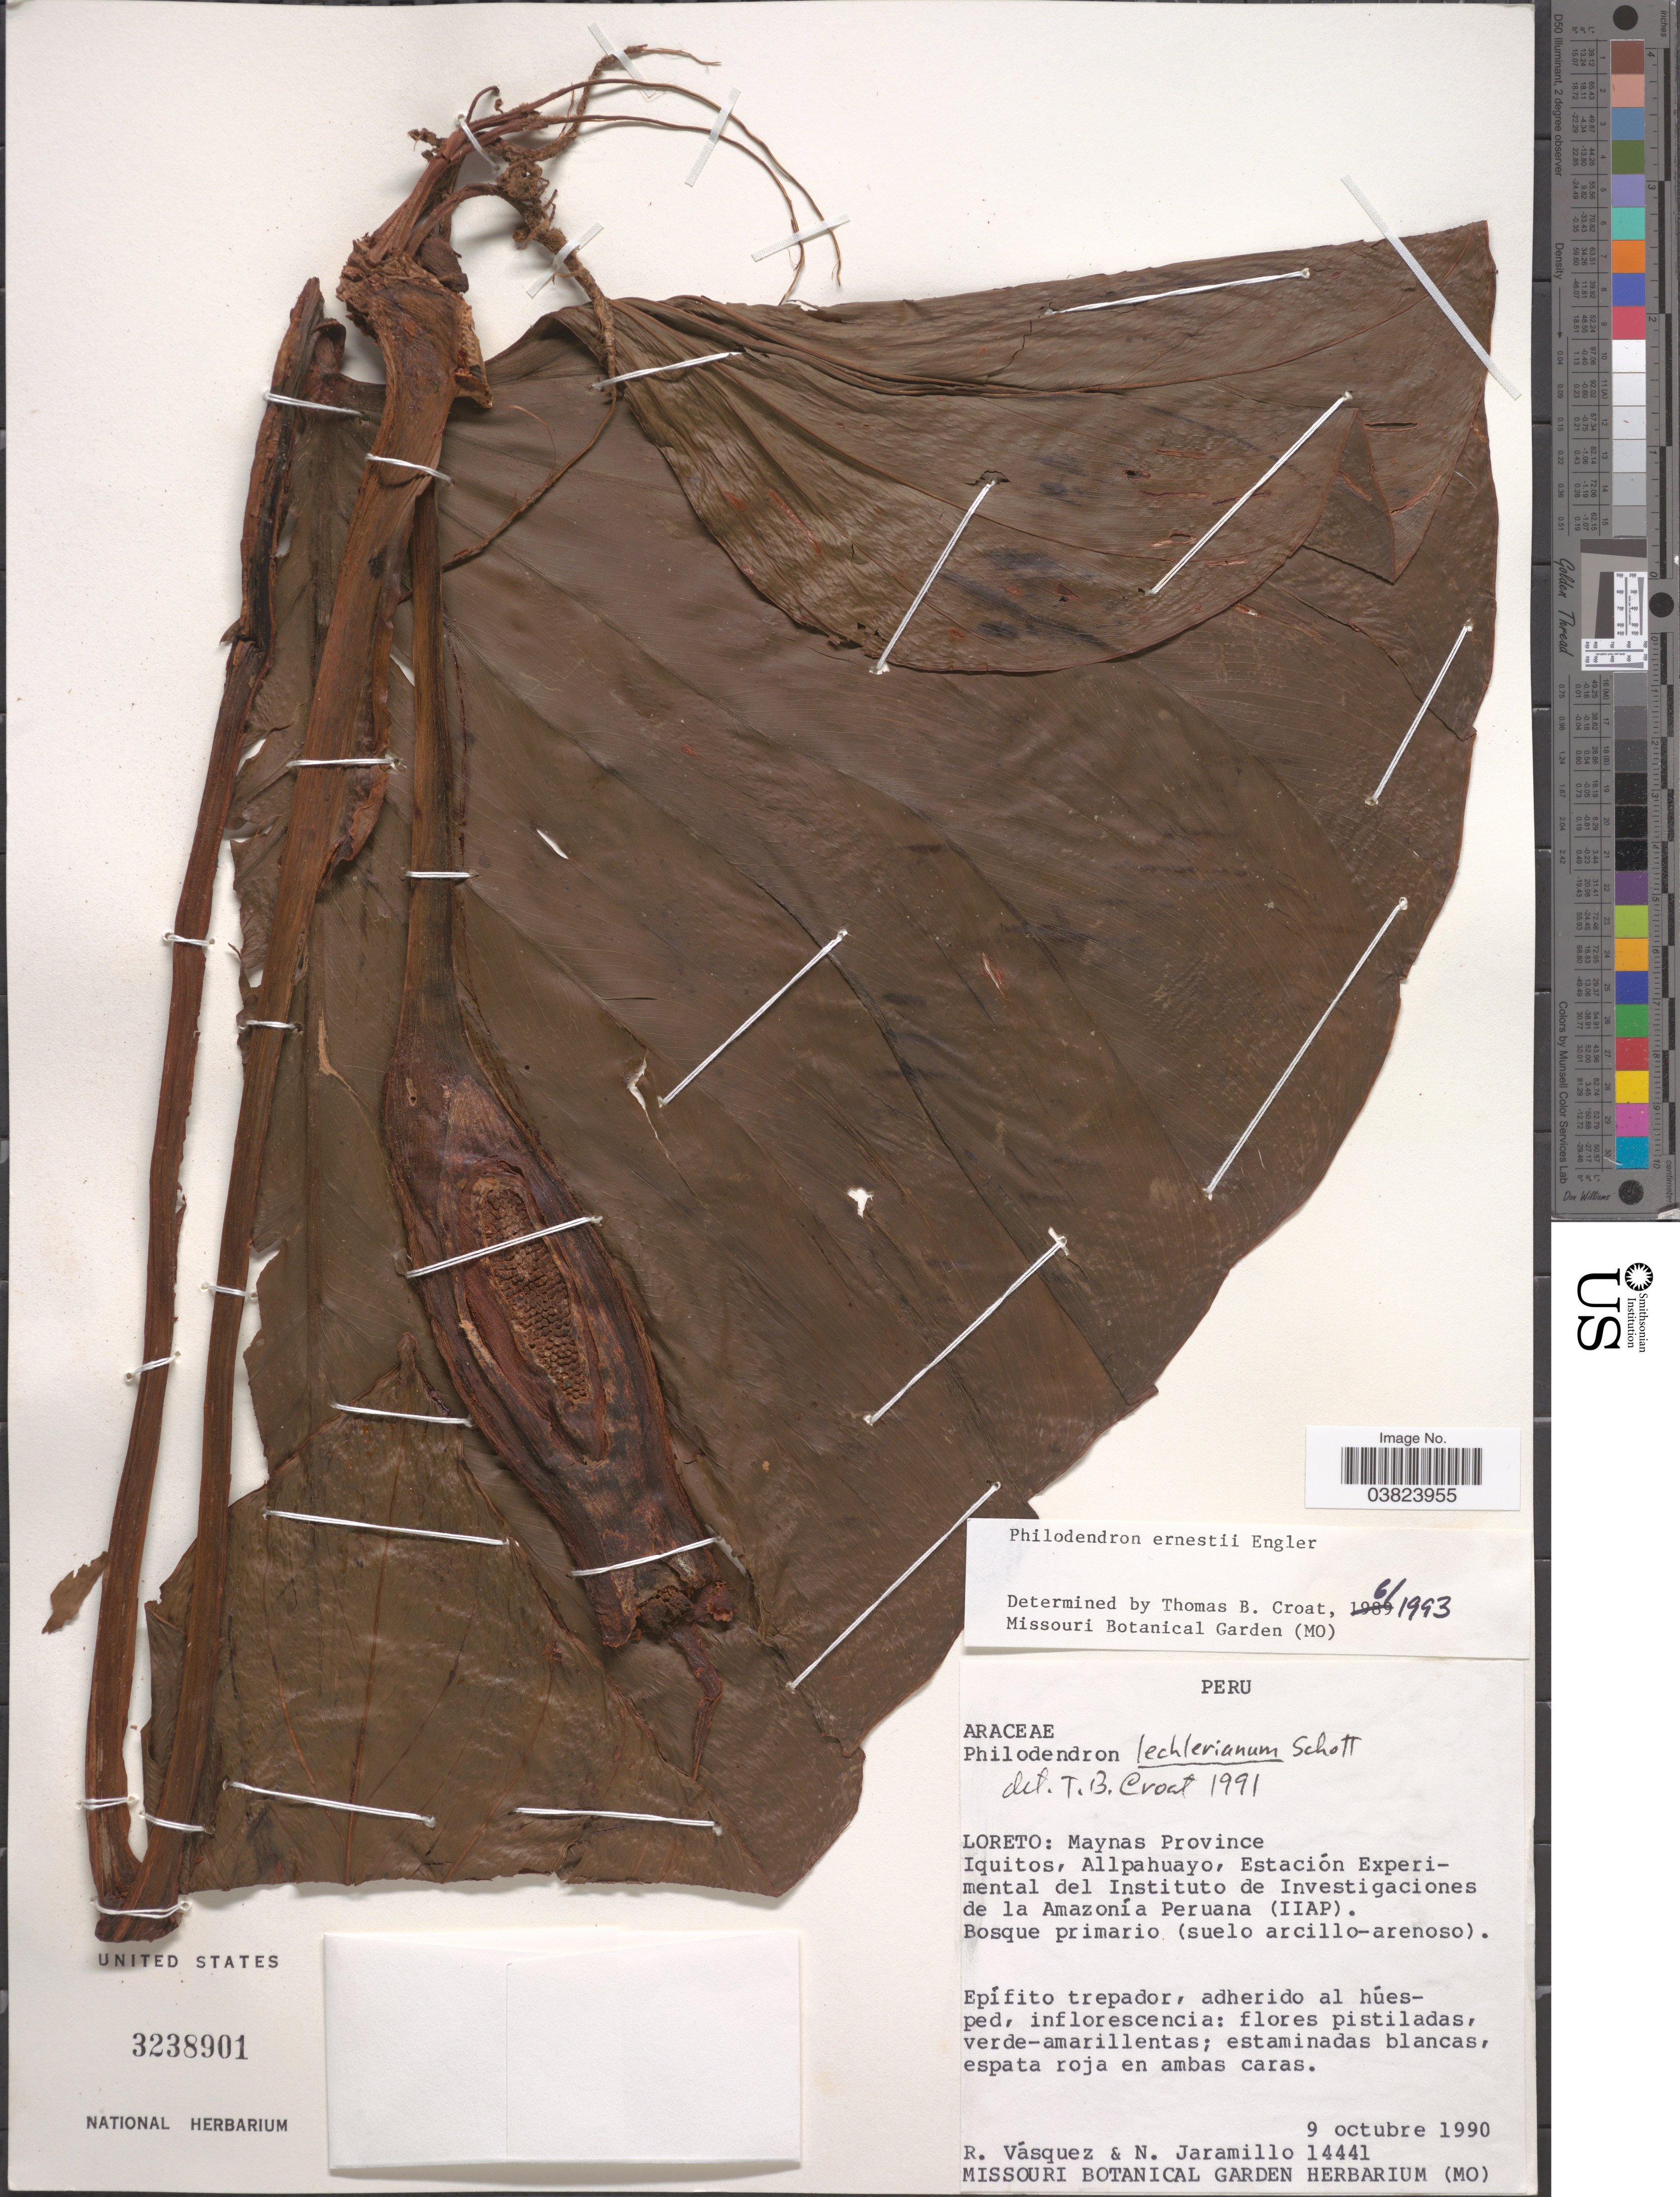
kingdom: Plantae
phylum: Tracheophyta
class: Liliopsida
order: Alismatales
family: Araceae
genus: Philodendron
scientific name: Philodendron erubescens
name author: K. Koch & Augustin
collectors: R. Vásquez & N. Jaramillo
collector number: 14441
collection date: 1990-10-09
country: Peru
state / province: Loreto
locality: Maynas Province. Iquitos, Allpahuayo, Estación Experimental del Instituto de Investigaciones de la Amazoía Peruana (IIAP).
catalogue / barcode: US 3238901